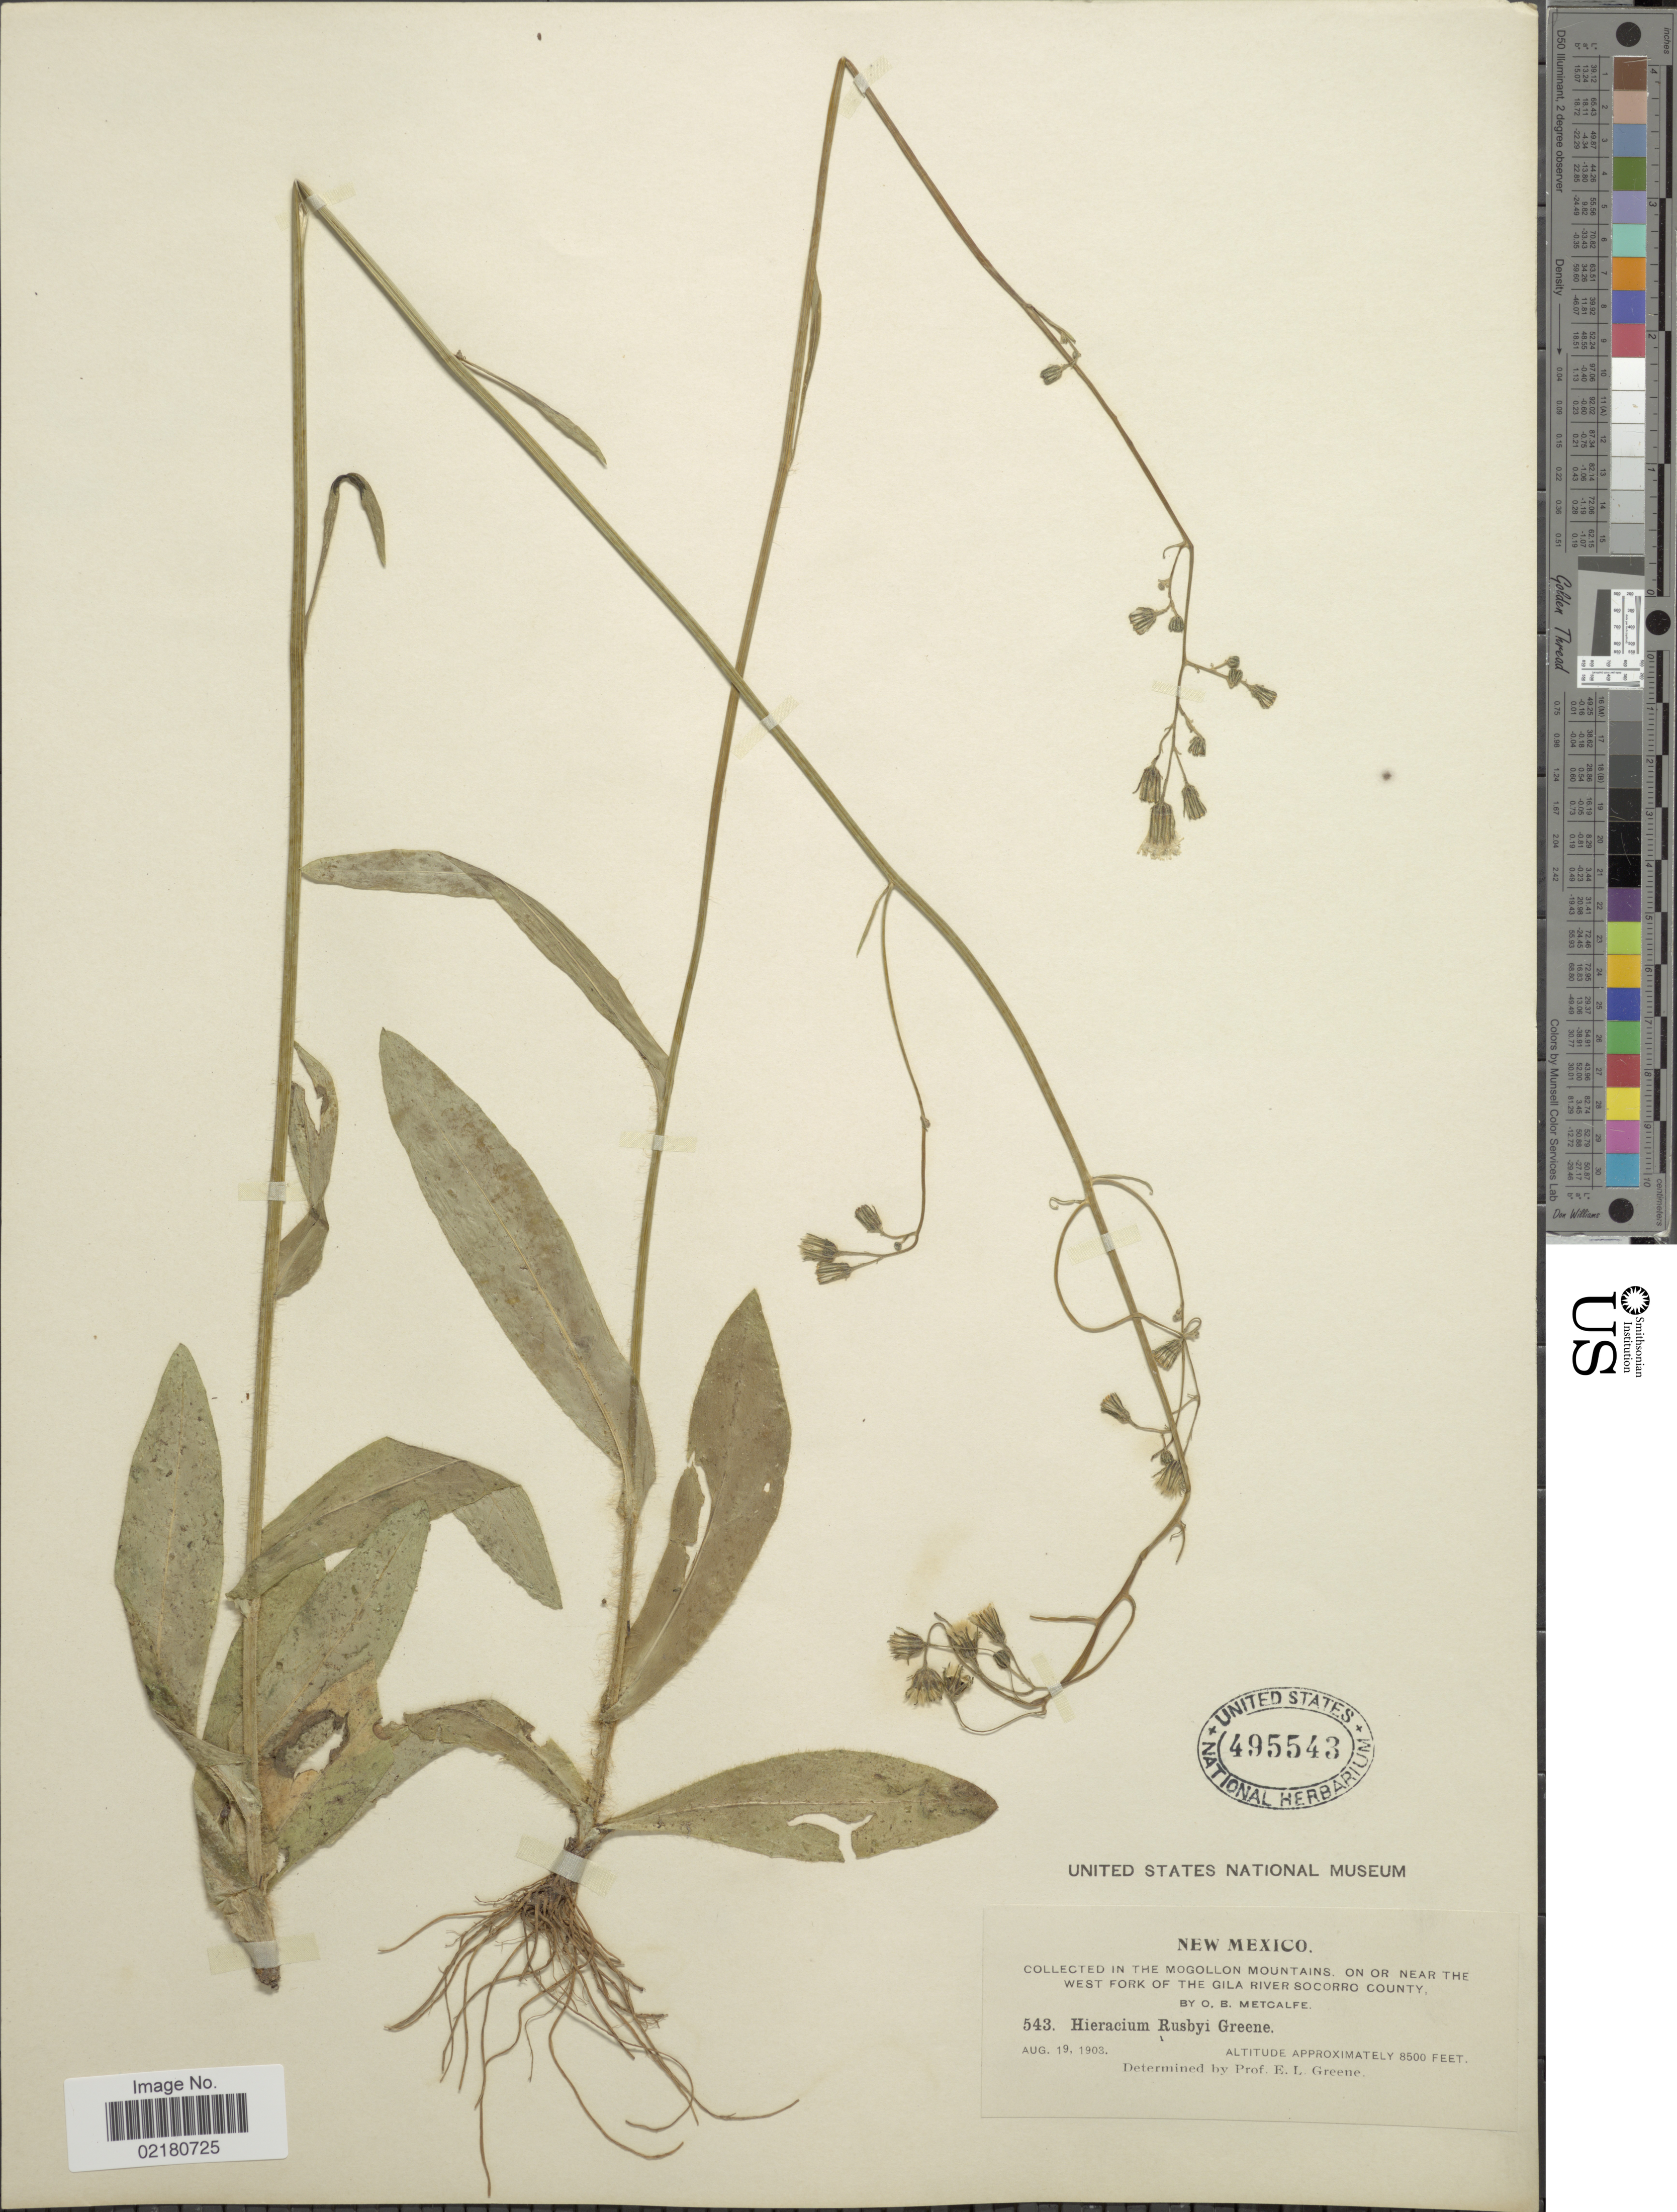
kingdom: Plantae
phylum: Tracheophyta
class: Magnoliopsida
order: Asterales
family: Asteraceae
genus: Hieracium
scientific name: Hieracium abscissum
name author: Less.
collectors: O. B. Metcalfe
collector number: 543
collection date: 1903-08-19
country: United States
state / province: New Mexico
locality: In the Mogollon Mountains on or near the West Fork of the Gila River Socorro County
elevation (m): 2591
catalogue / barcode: US 495543